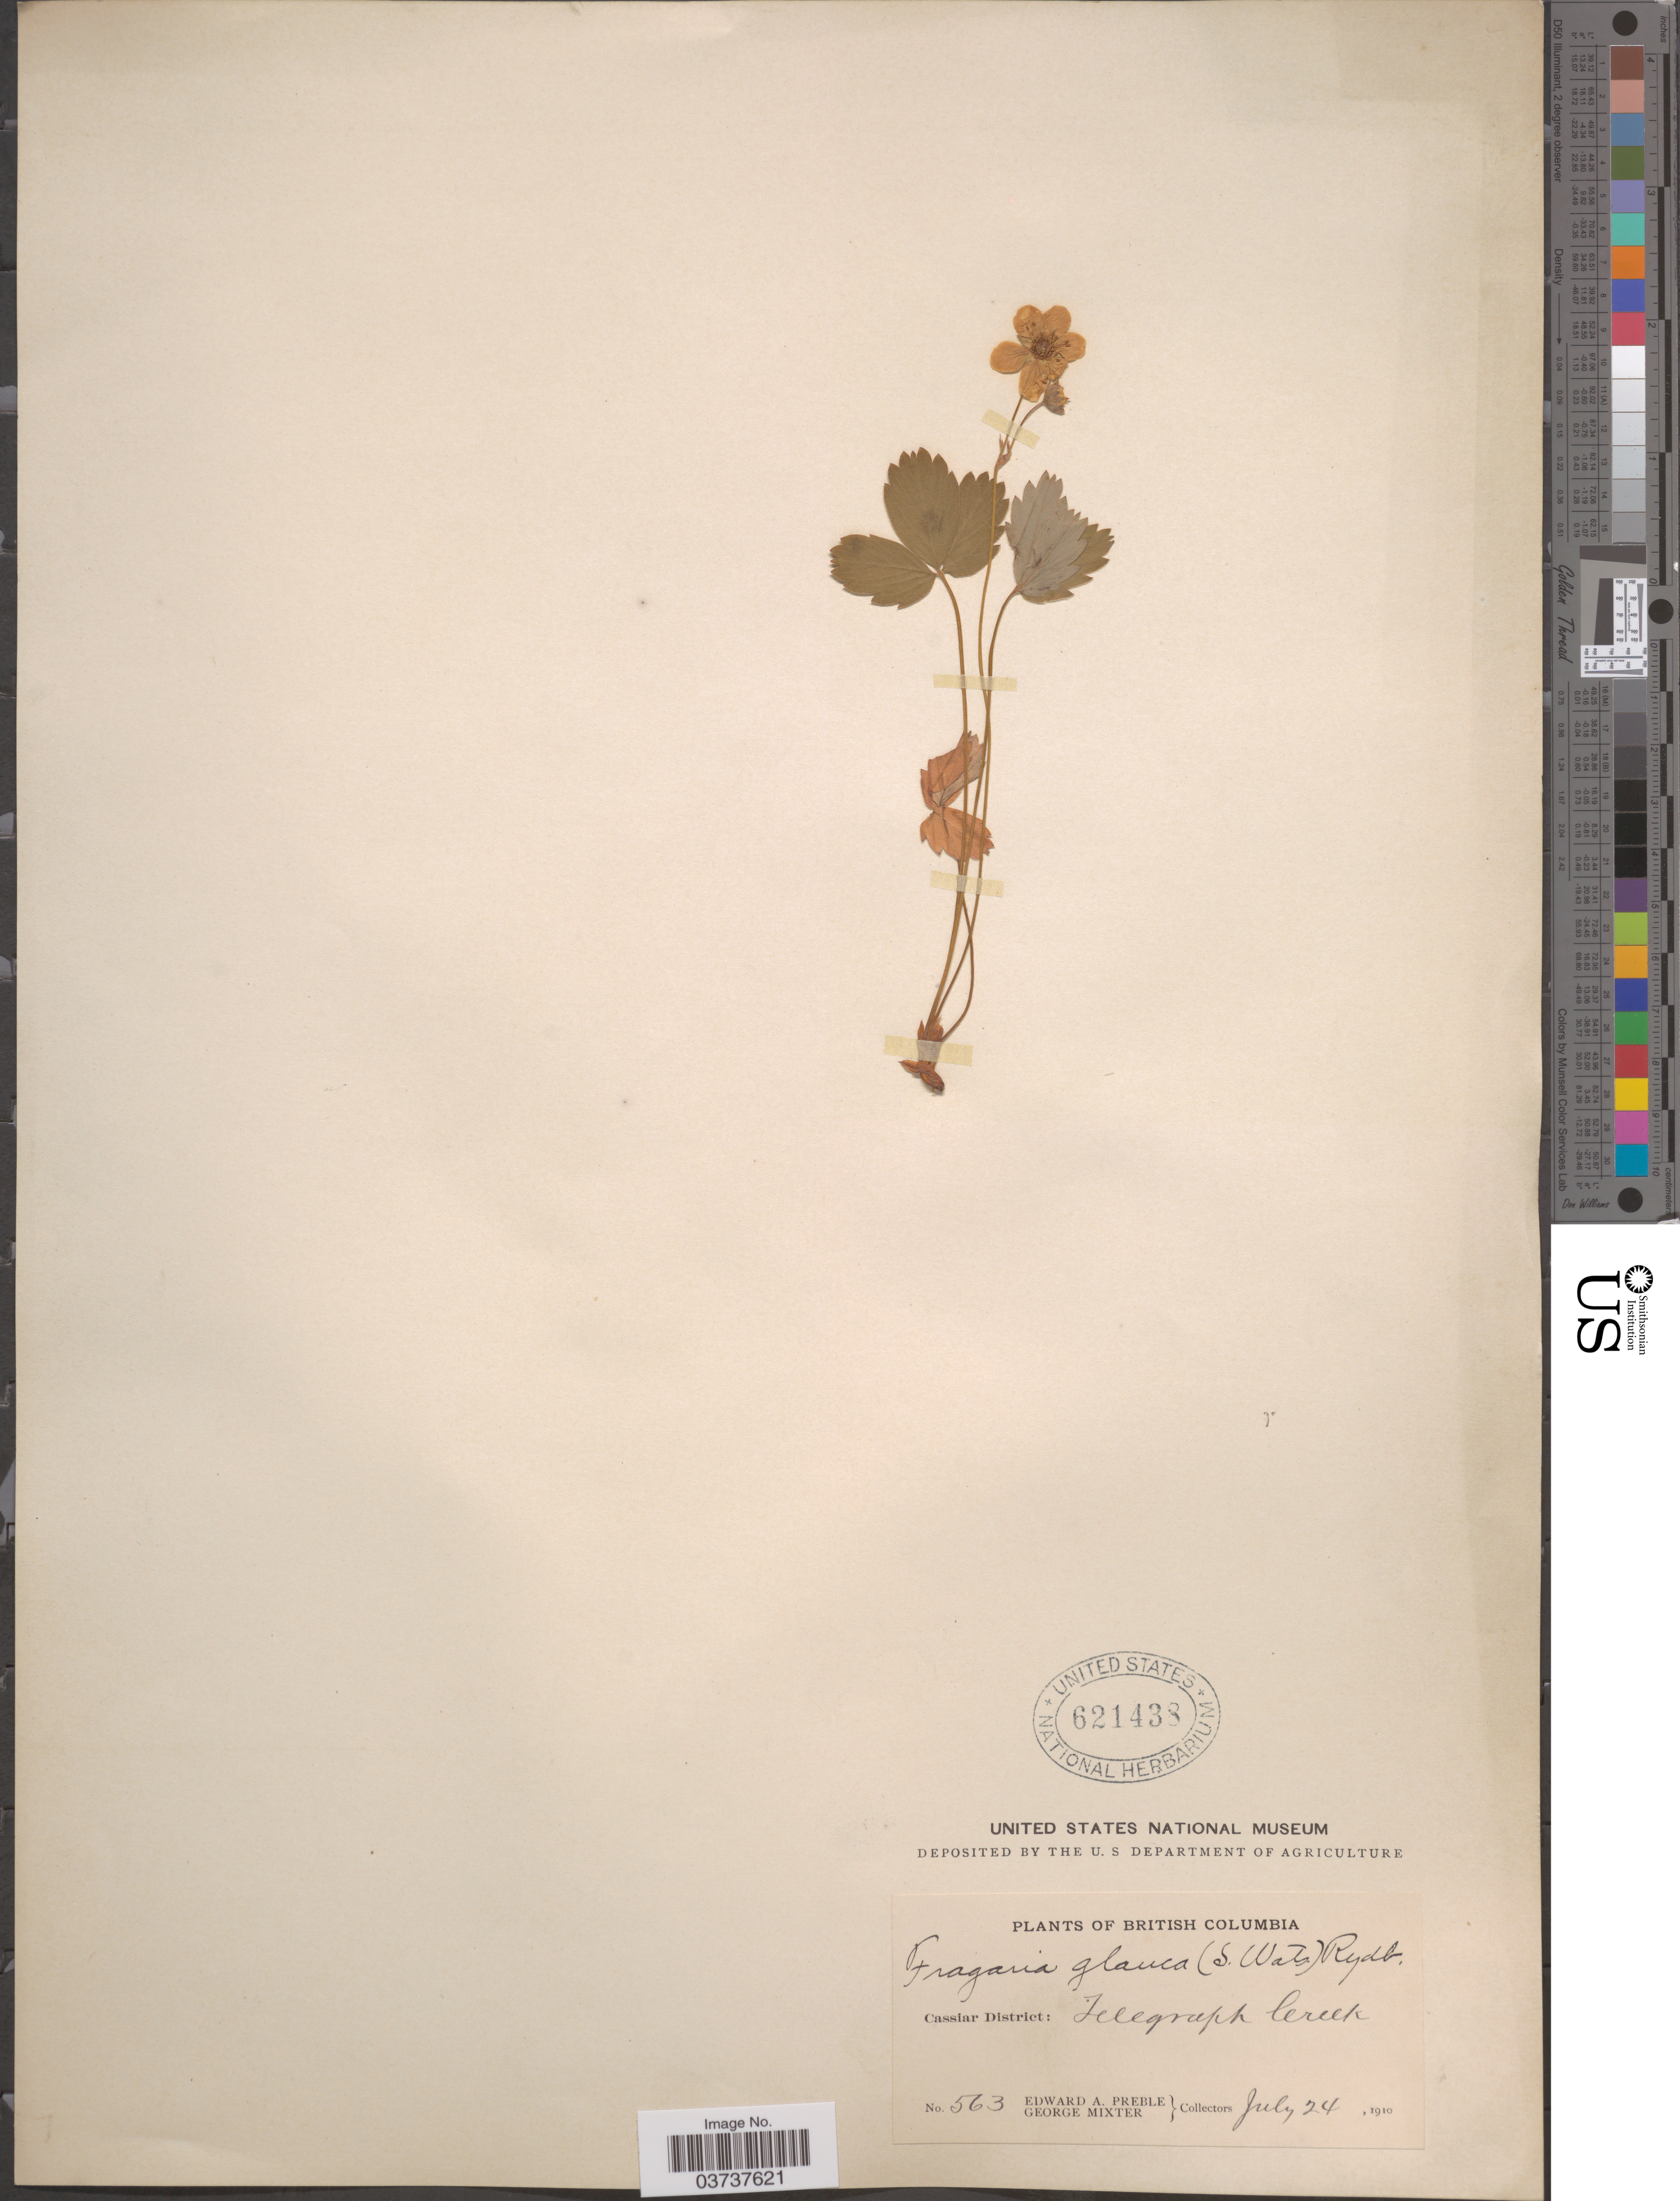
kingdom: Plantae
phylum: Tracheophyta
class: Magnoliopsida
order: Rosales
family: Rosaceae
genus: Fragaria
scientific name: Fragaria virginiana subsp. glauca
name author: (S. Watson) Staudt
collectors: E. Preble & G. Mixter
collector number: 563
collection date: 1910-07-24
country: Canada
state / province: British Columbia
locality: Cassiar District: Telegraph Creek.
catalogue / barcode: US 621438